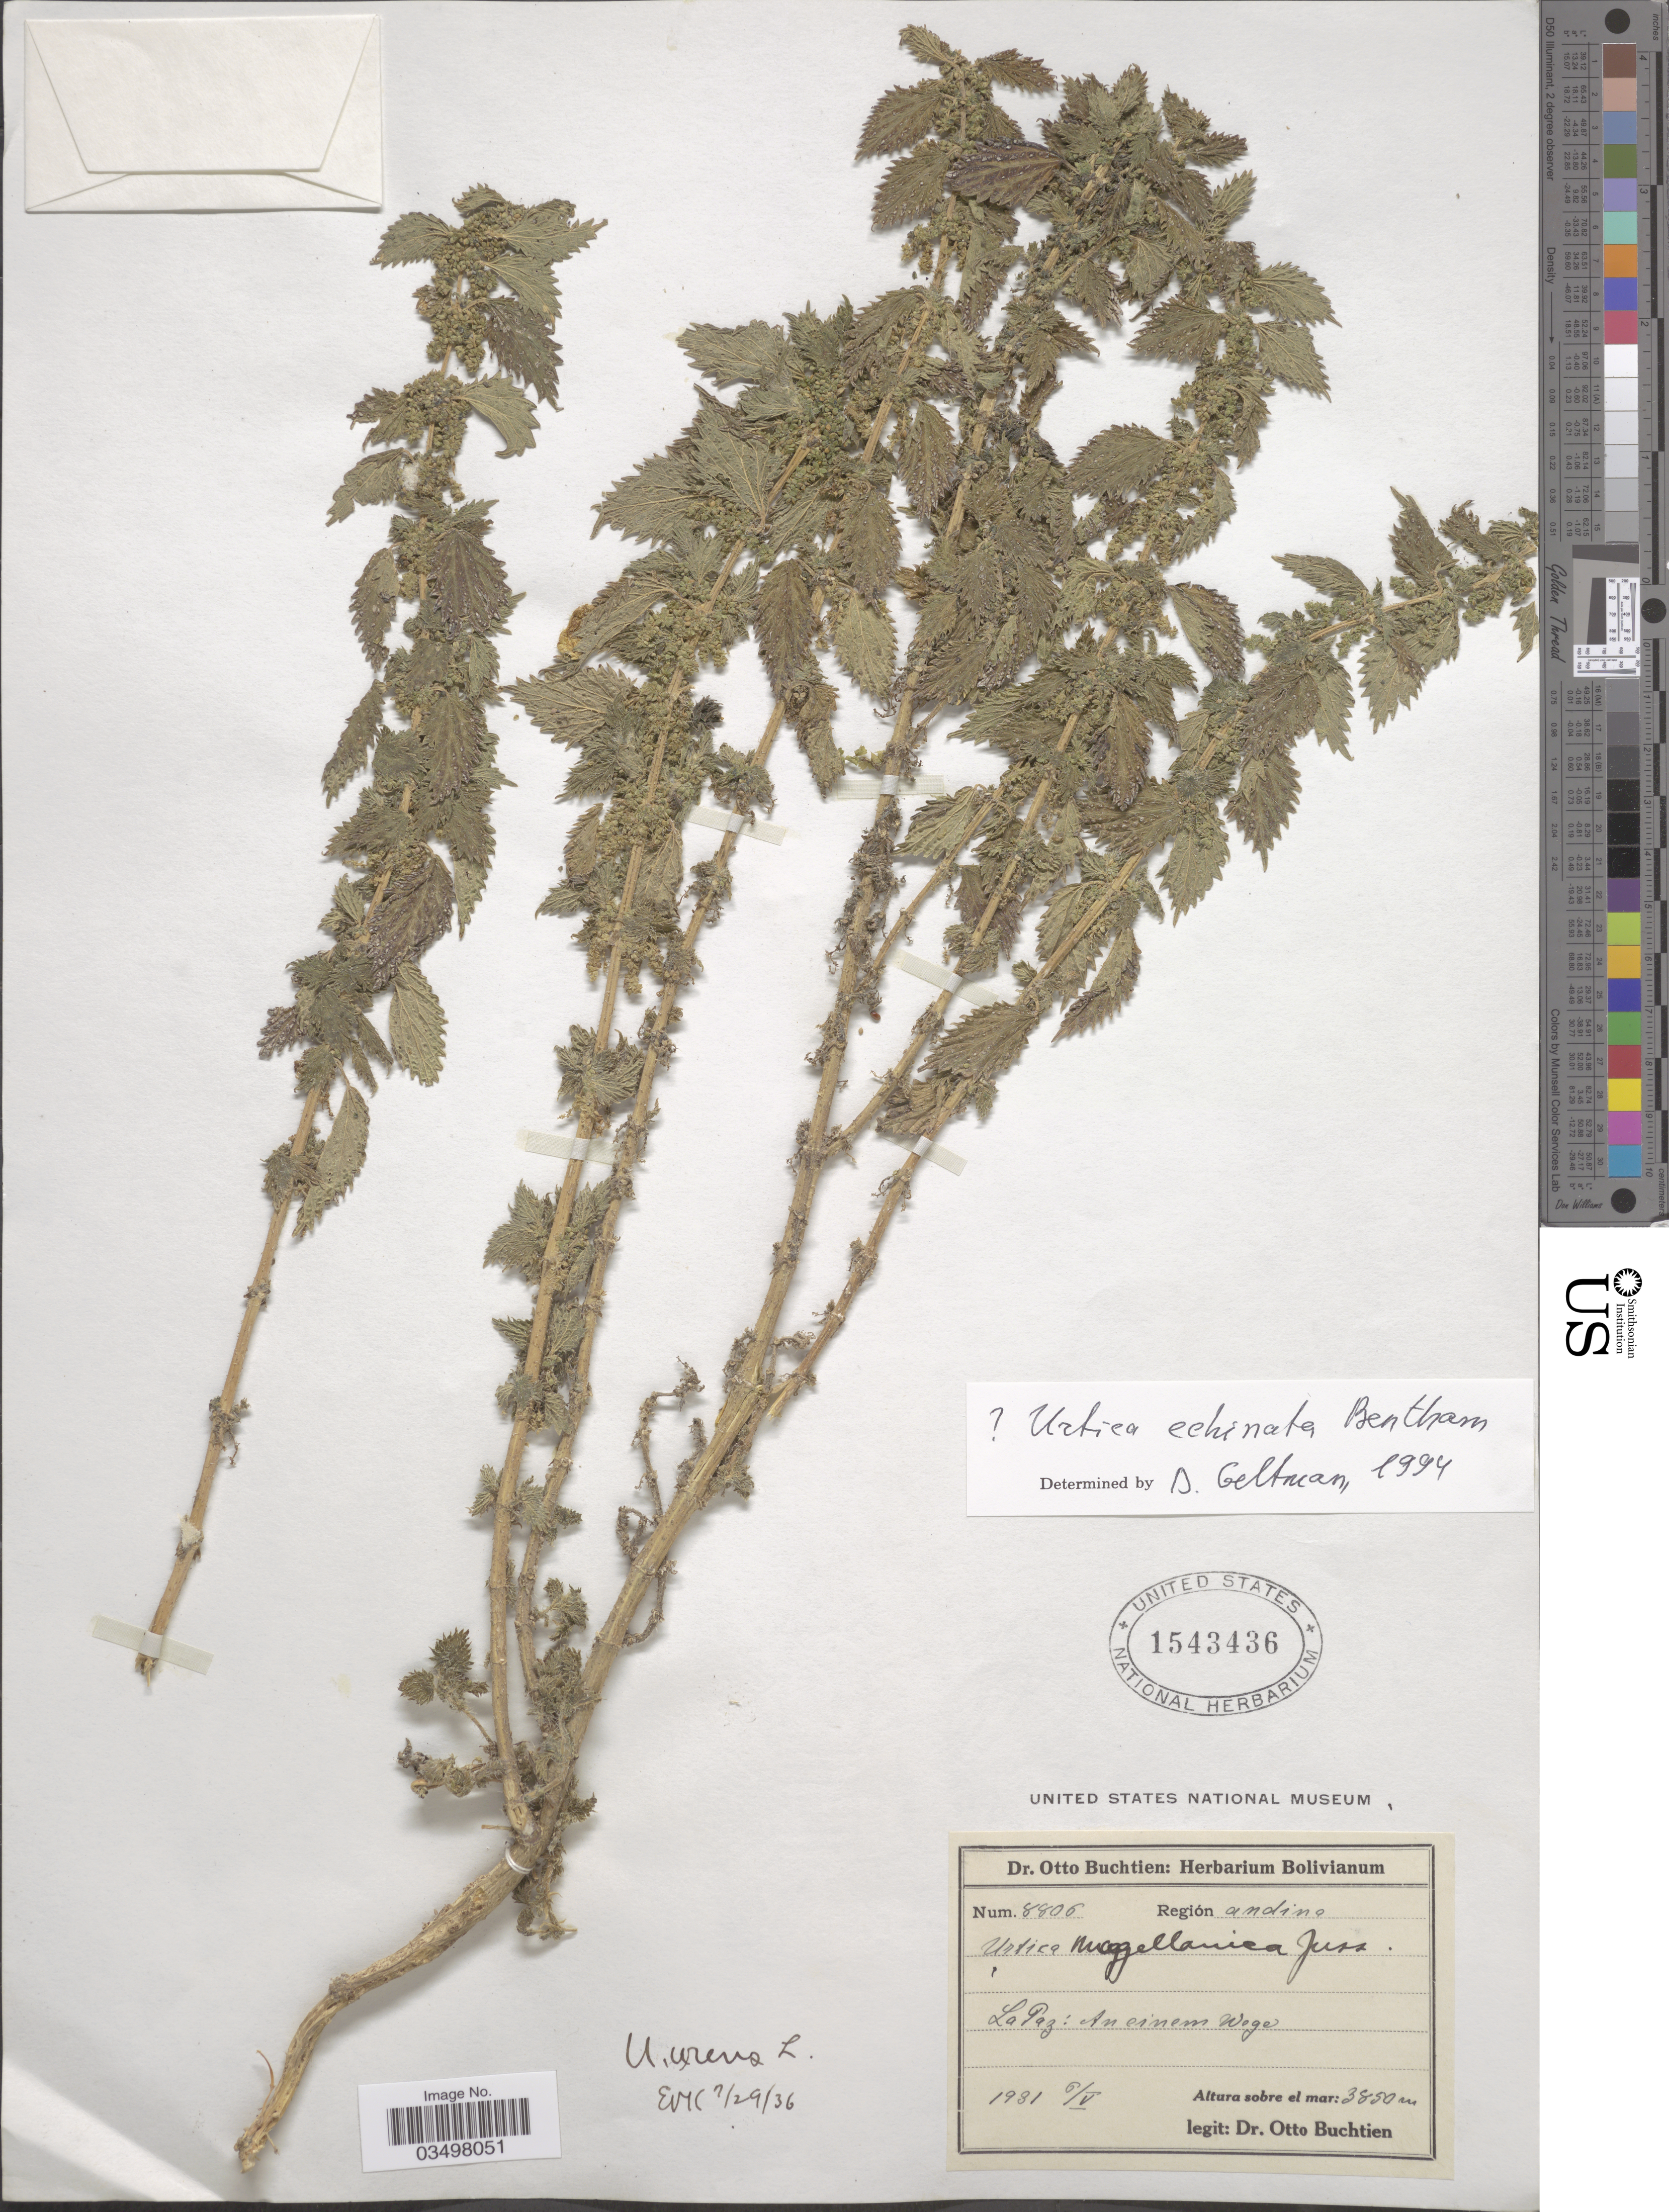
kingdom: Plantae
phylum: Tracheophyta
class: Magnoliopsida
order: Rosales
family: Urticaceae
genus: Urtica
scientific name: Urtica echinata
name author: Benth.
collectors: O. Buchtien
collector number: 8806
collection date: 1931-05-06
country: Bolivia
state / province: La Paz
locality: Región: andina. An einem Wege.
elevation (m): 3850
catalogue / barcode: US 1543436